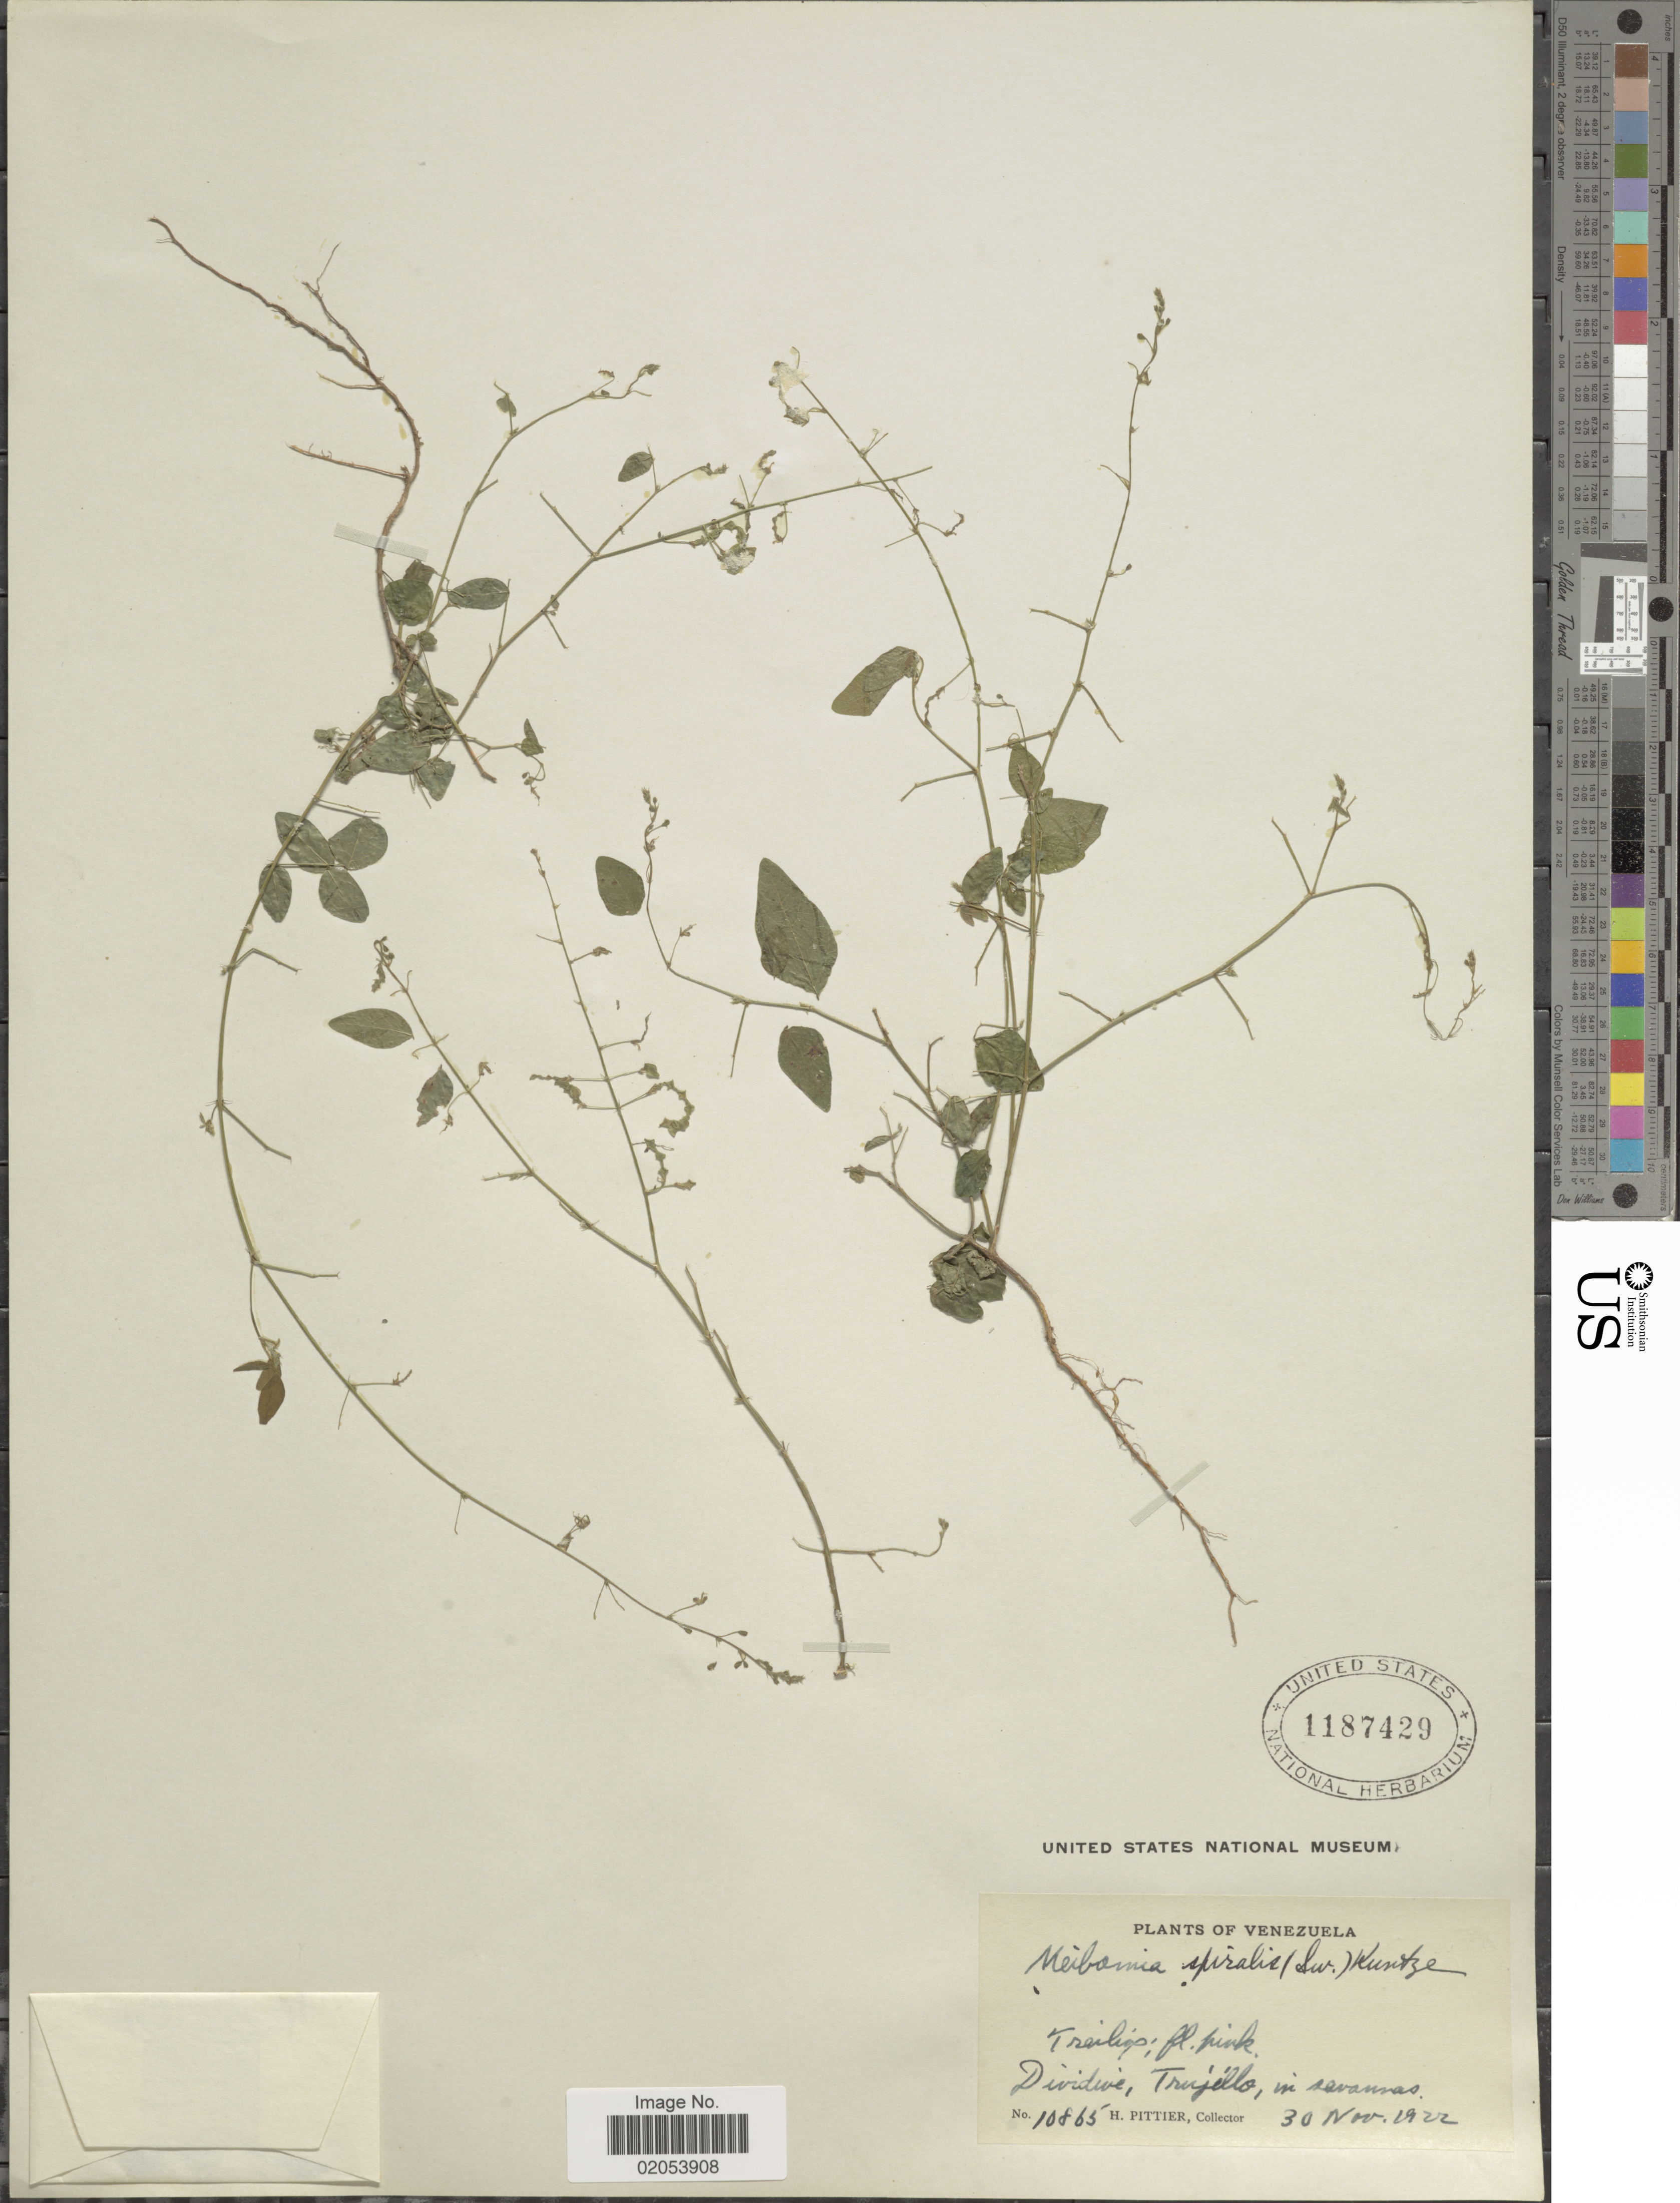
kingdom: Plantae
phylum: Tracheophyta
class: Magnoliopsida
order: Fabales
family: Fabaceae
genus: Desmodium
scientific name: Desmodium procumbens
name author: (Mill.) Hitchc.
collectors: H. F. Pittier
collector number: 10865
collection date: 1922-11-30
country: Venezuela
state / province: Trujillo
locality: Divide, Trujillo, in savannas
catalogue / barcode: US 1187429